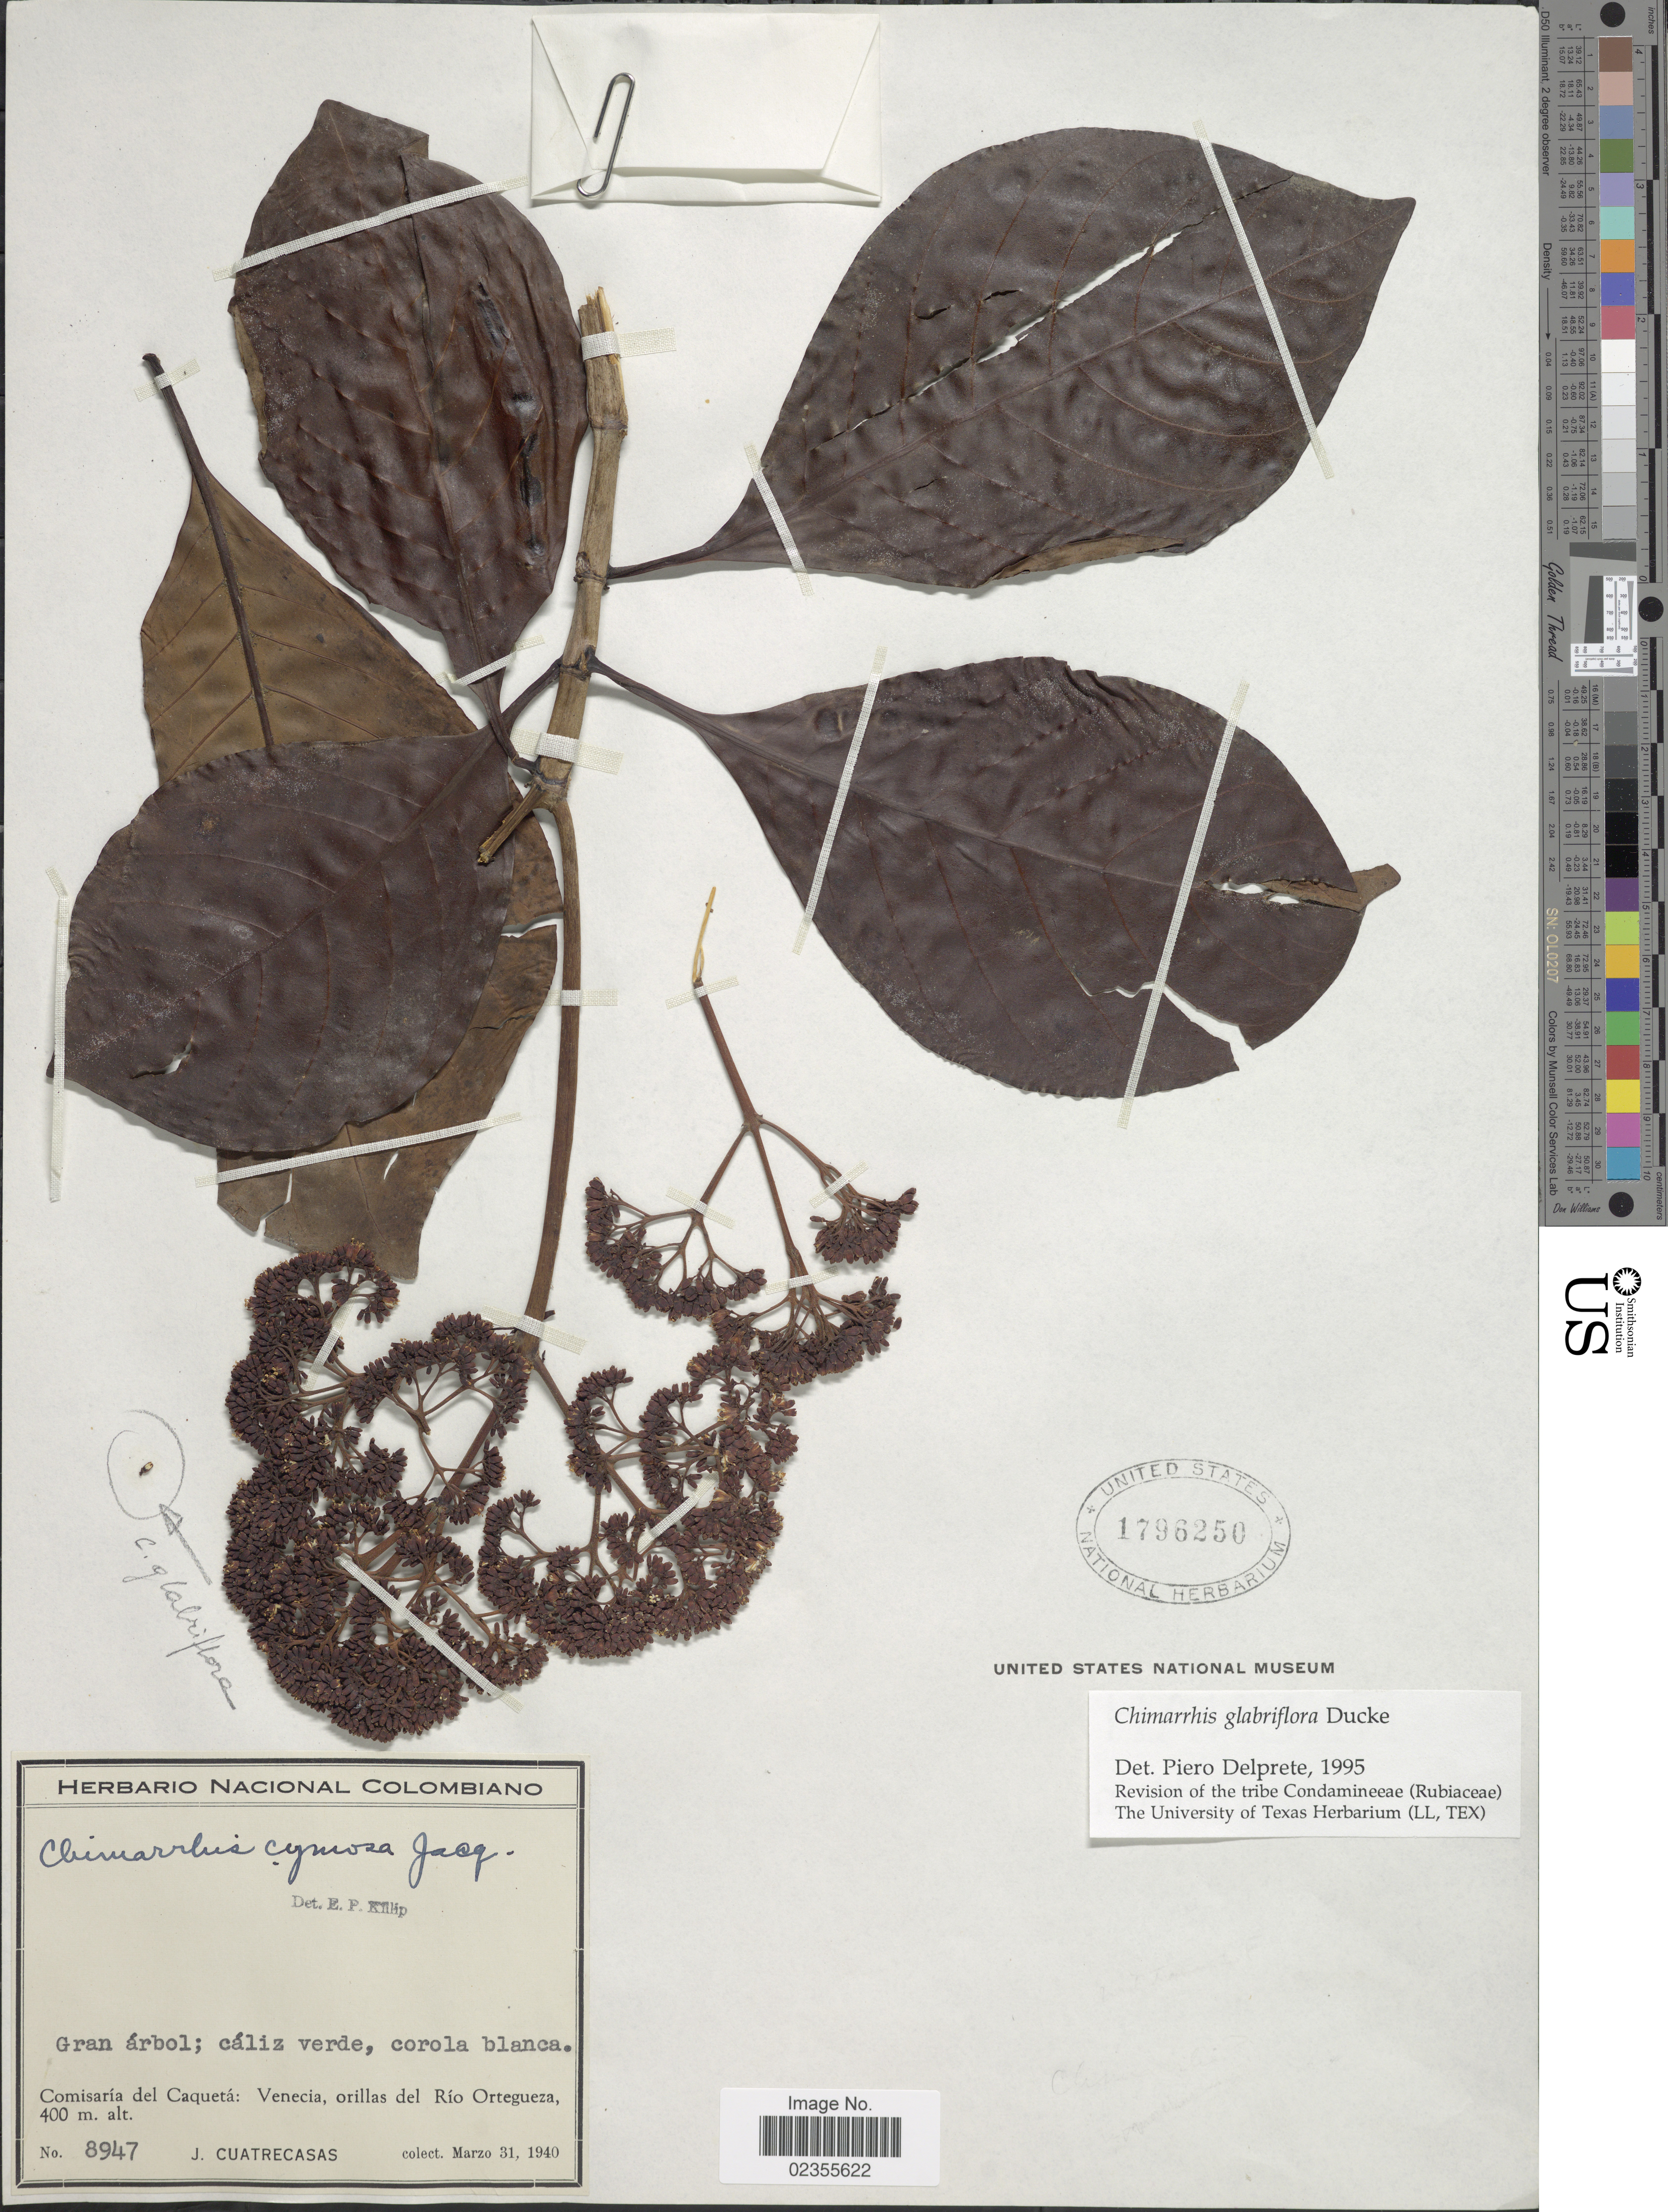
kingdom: Plantae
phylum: Tracheophyta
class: Magnoliopsida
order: Gentianales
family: Rubiaceae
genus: Chimarrhis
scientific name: Chimarrhis glabriflora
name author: Ducke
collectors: J. Cuatrecasas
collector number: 8947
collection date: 1940-03-31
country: Colombia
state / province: Caquetá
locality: Venecia, orillas del Rio Ortegueza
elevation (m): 400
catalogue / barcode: US 1796250